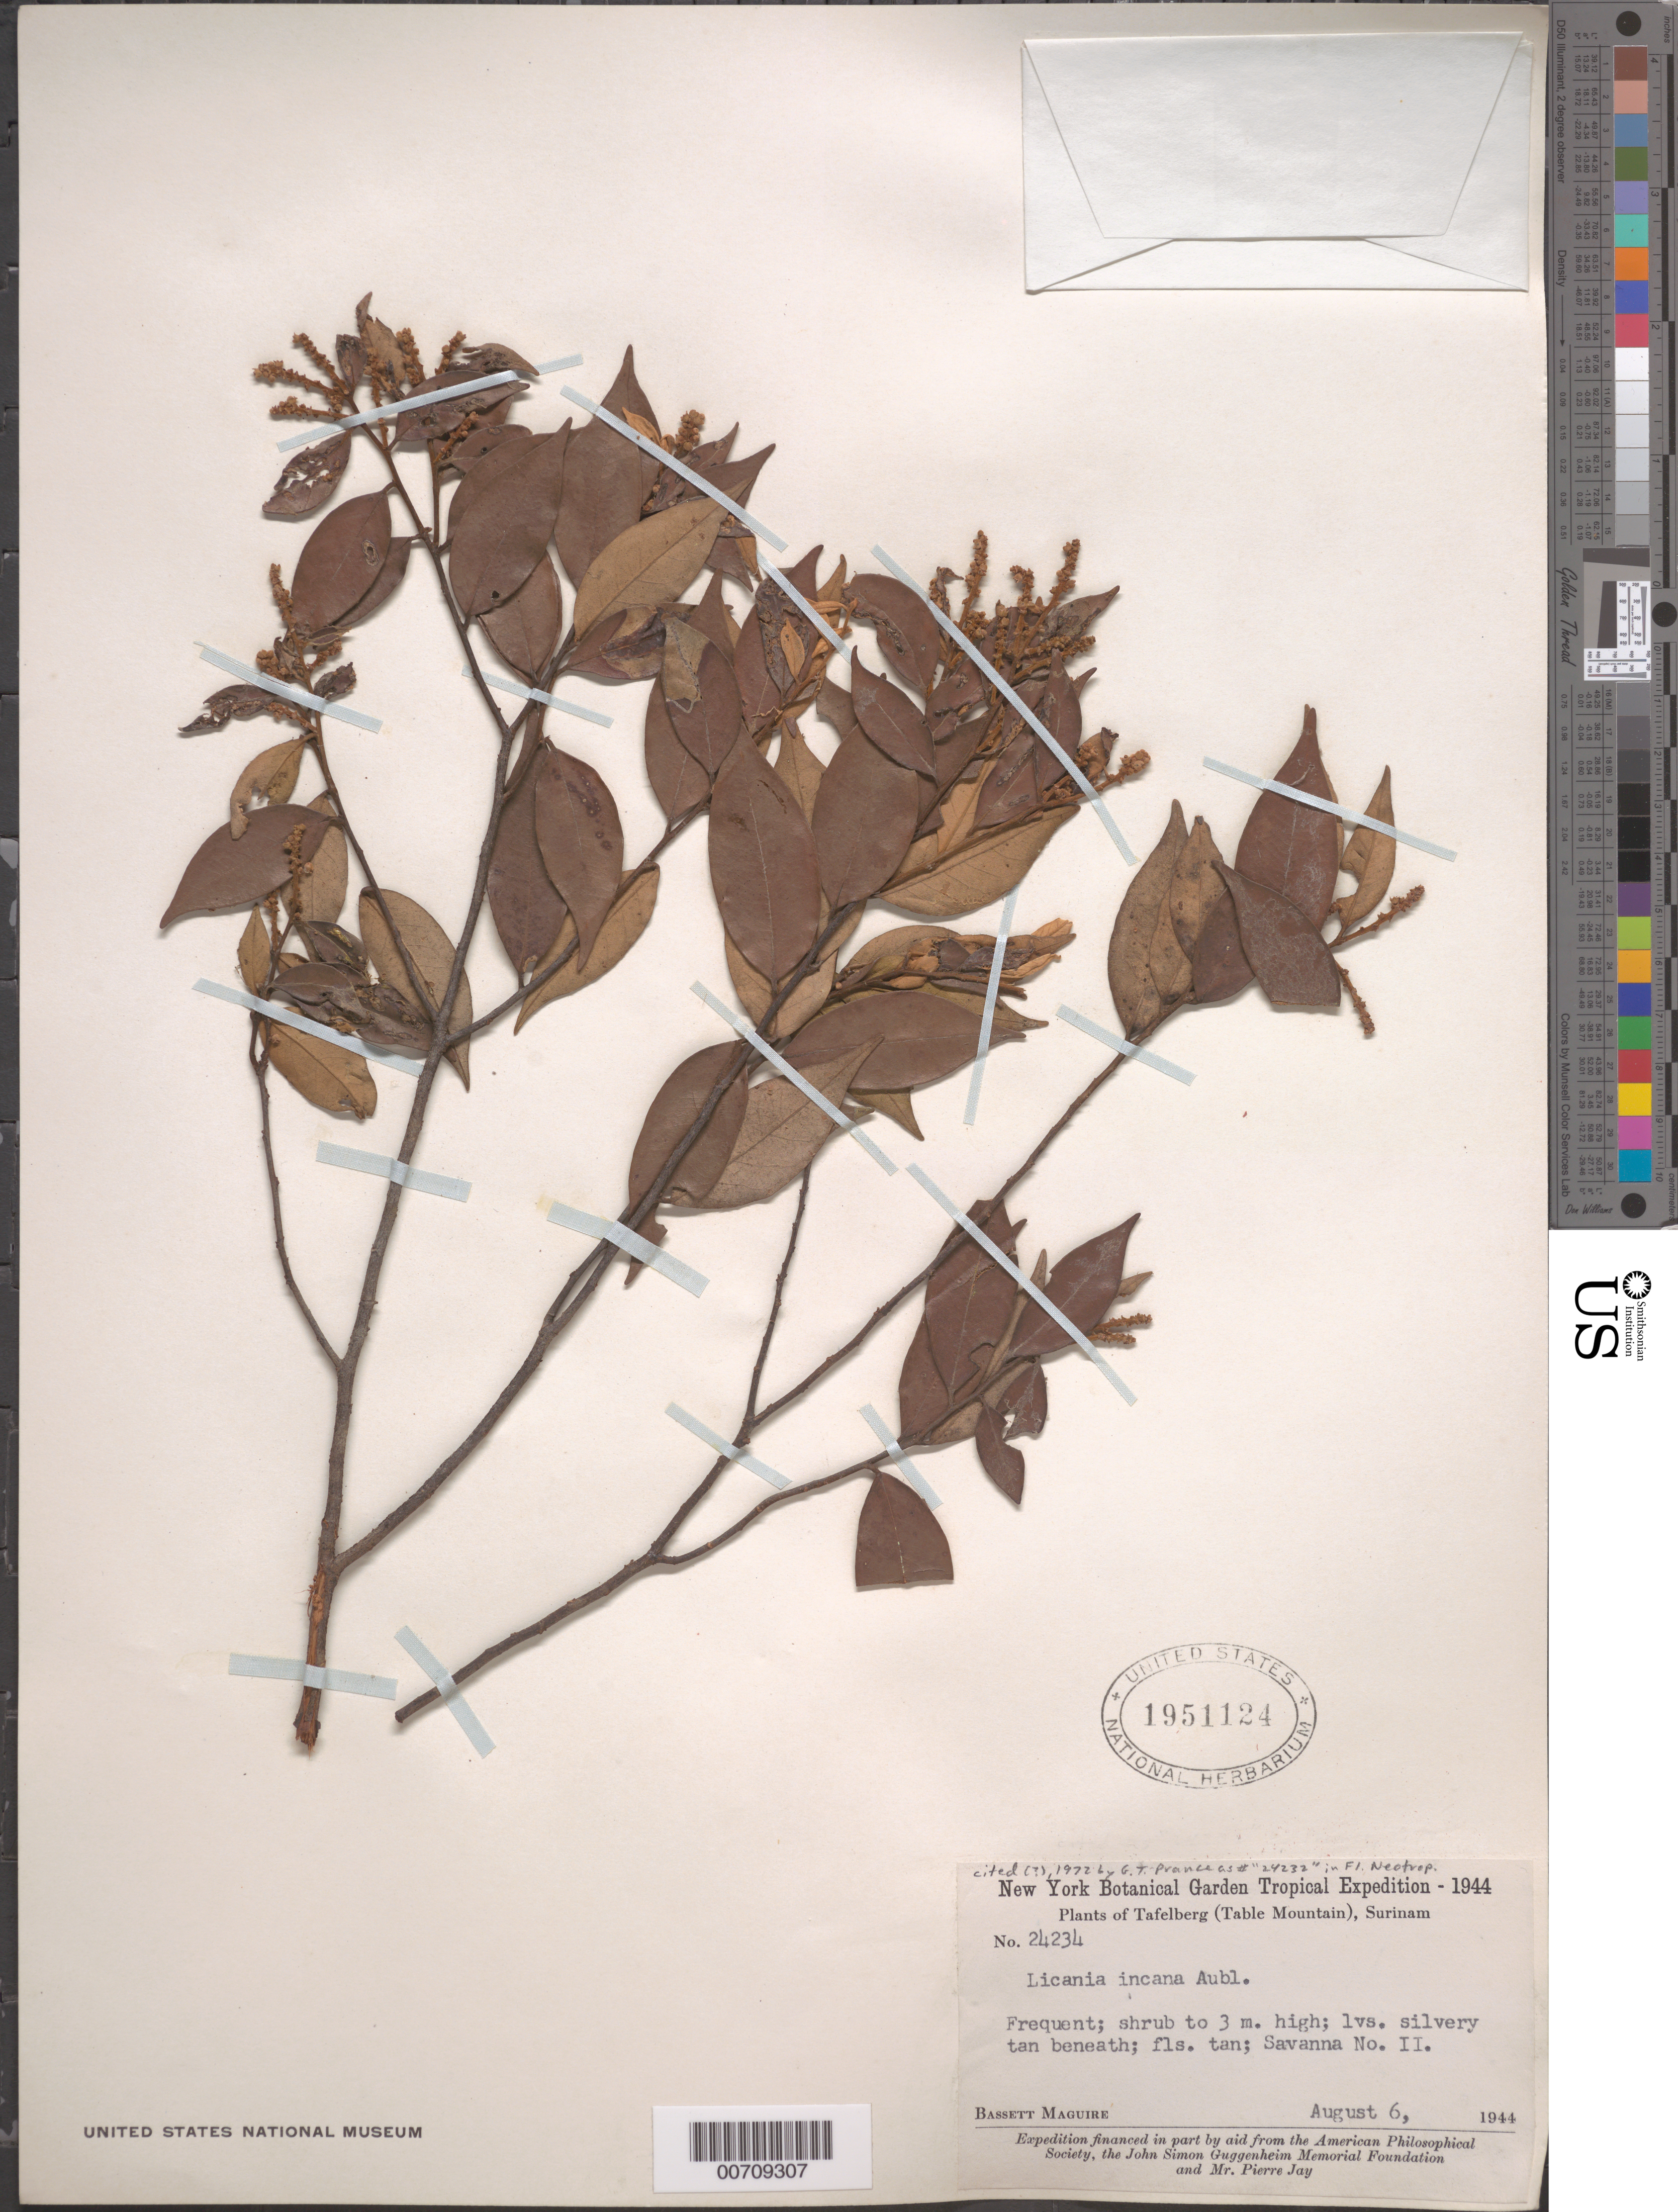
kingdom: Plantae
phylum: Tracheophyta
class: Magnoliopsida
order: Malpighiales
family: Chrysobalanaceae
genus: Licania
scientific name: Licania incana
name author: Aubl.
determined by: Prance, G. T.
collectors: B. Maguire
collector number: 24234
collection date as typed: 6-Aug-44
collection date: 1944-08-06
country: Suriname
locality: Tafelberg (Table Mountain), Savanna II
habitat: Savanna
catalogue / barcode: US 1951124